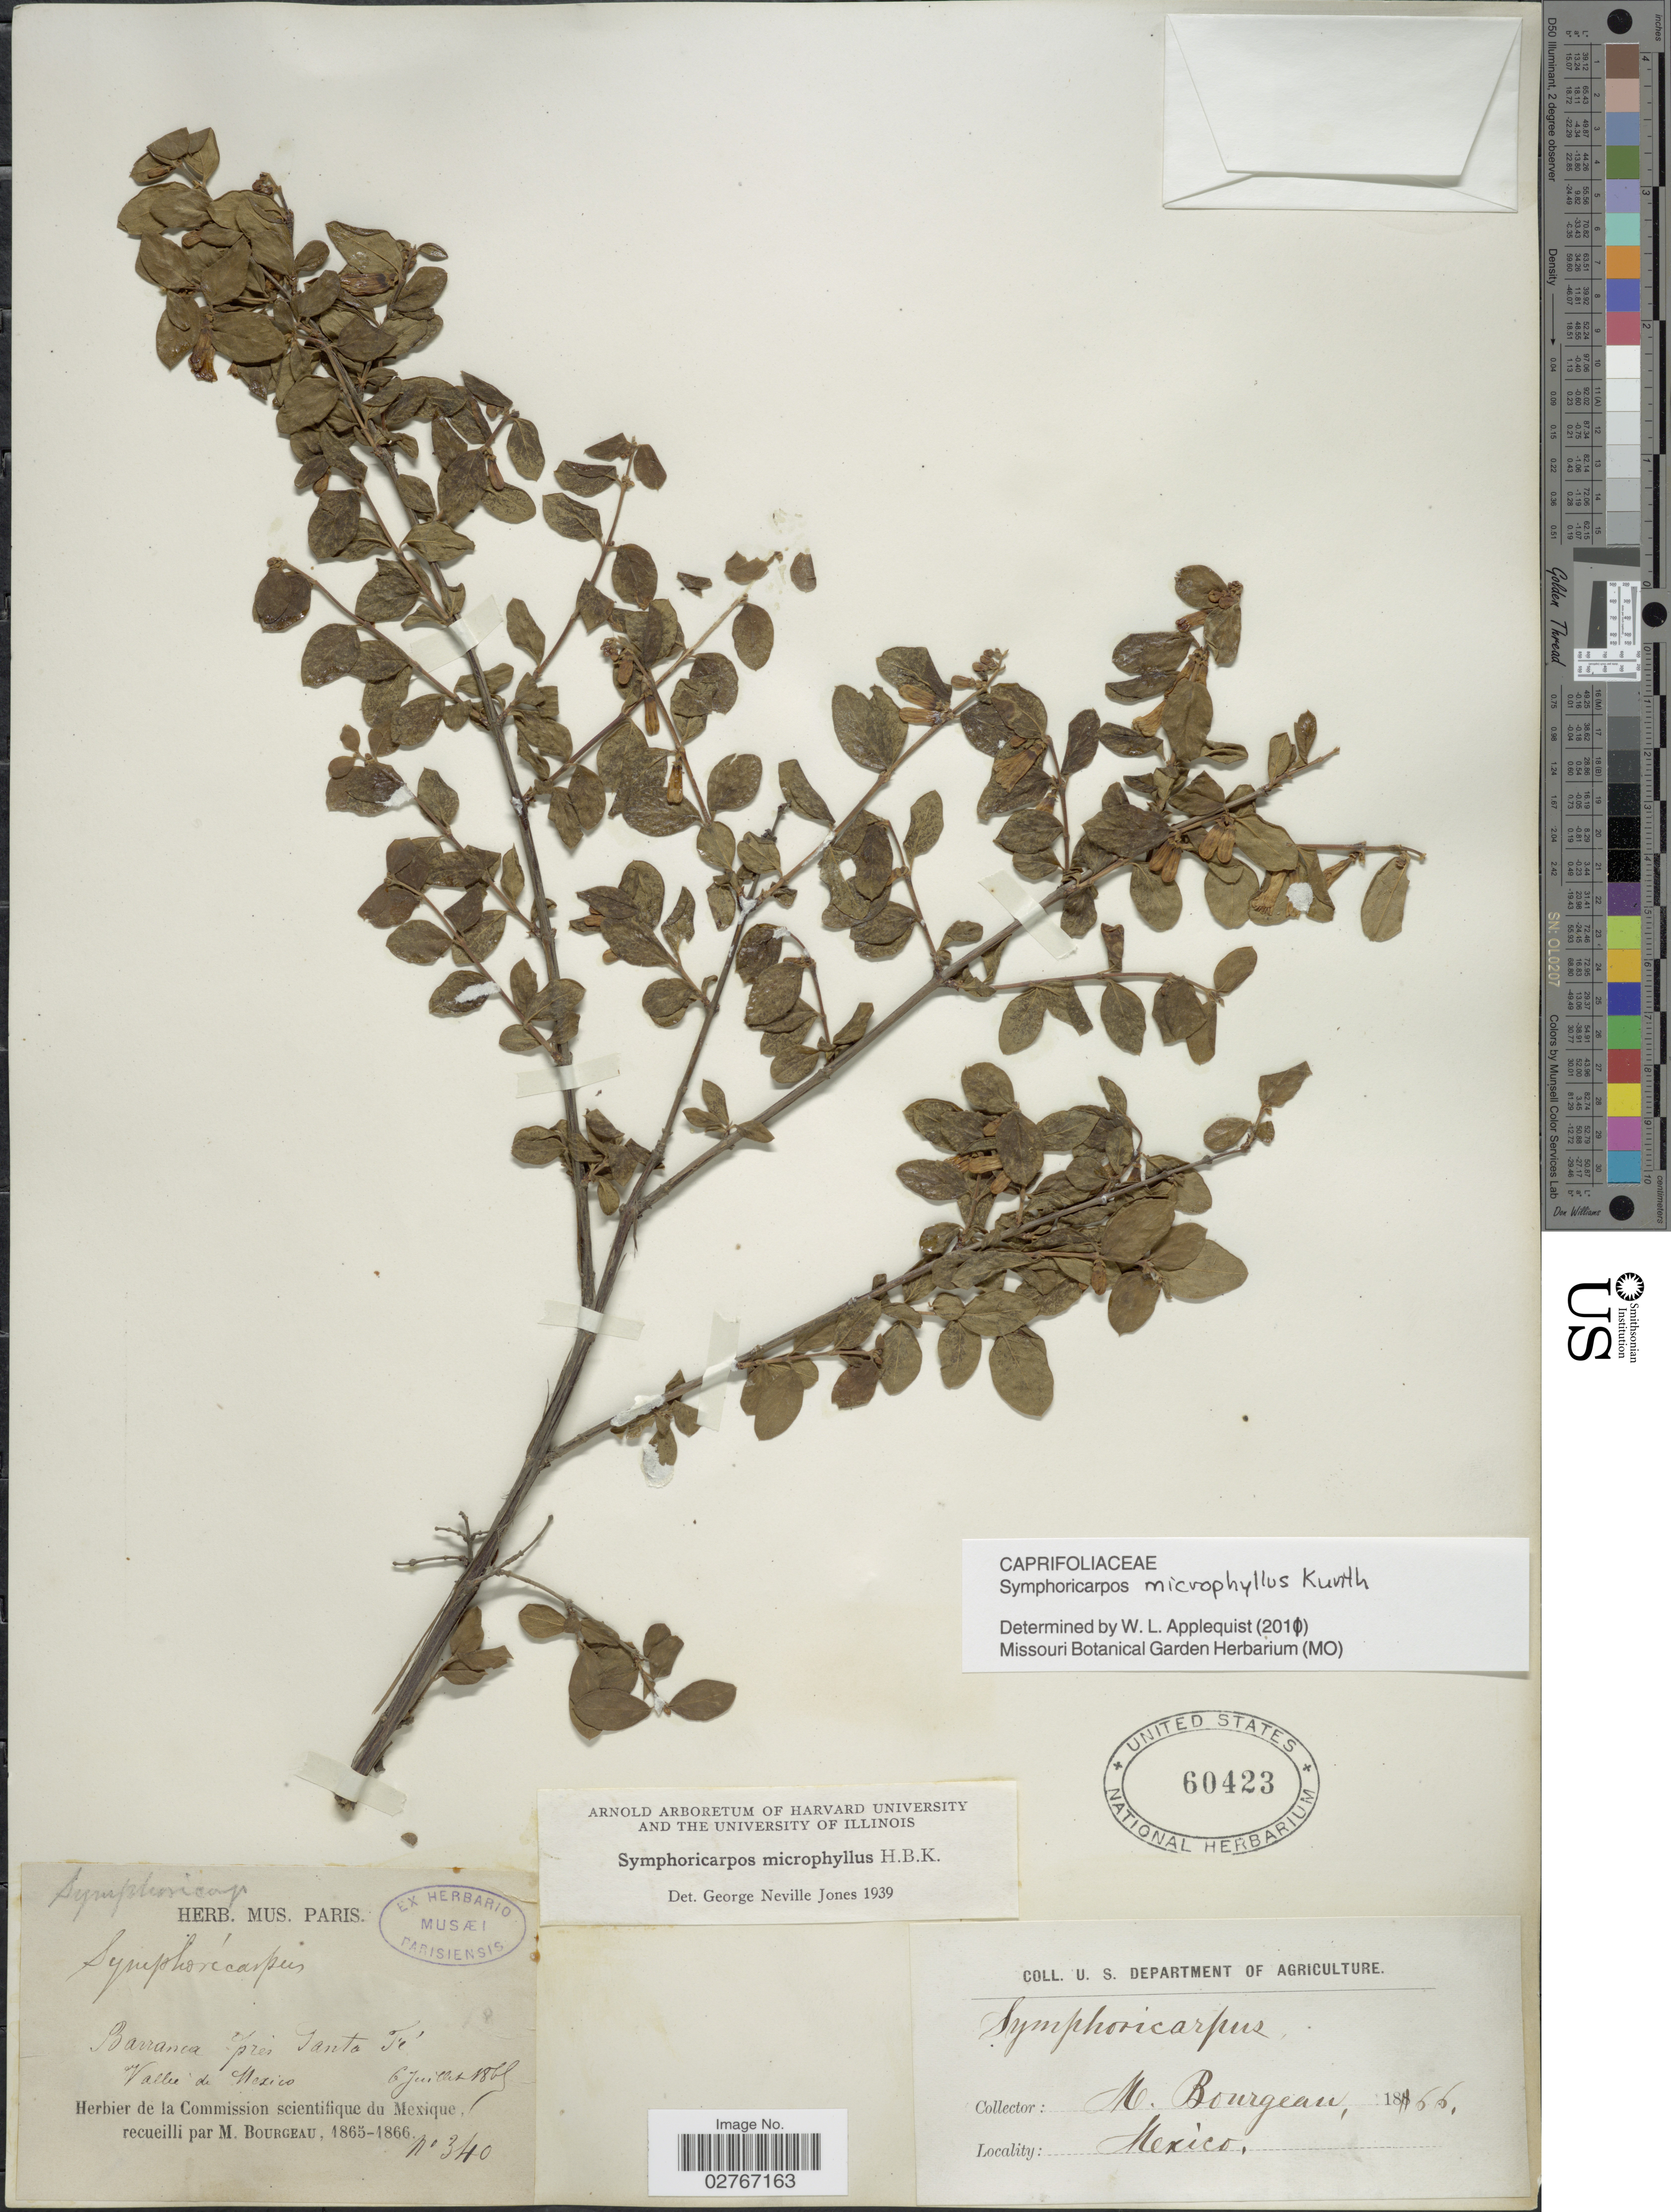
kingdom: Plantae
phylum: Tracheophyta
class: Magnoliopsida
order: Dipsacales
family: Caprifoliaceae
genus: Symphoricarpos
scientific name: Symphoricarpos microphyllus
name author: Kunth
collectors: M. Borgeau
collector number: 340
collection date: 1865-07-06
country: Mexico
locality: Barranca près Santa Fé, Vallee de Mexico.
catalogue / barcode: US 60423